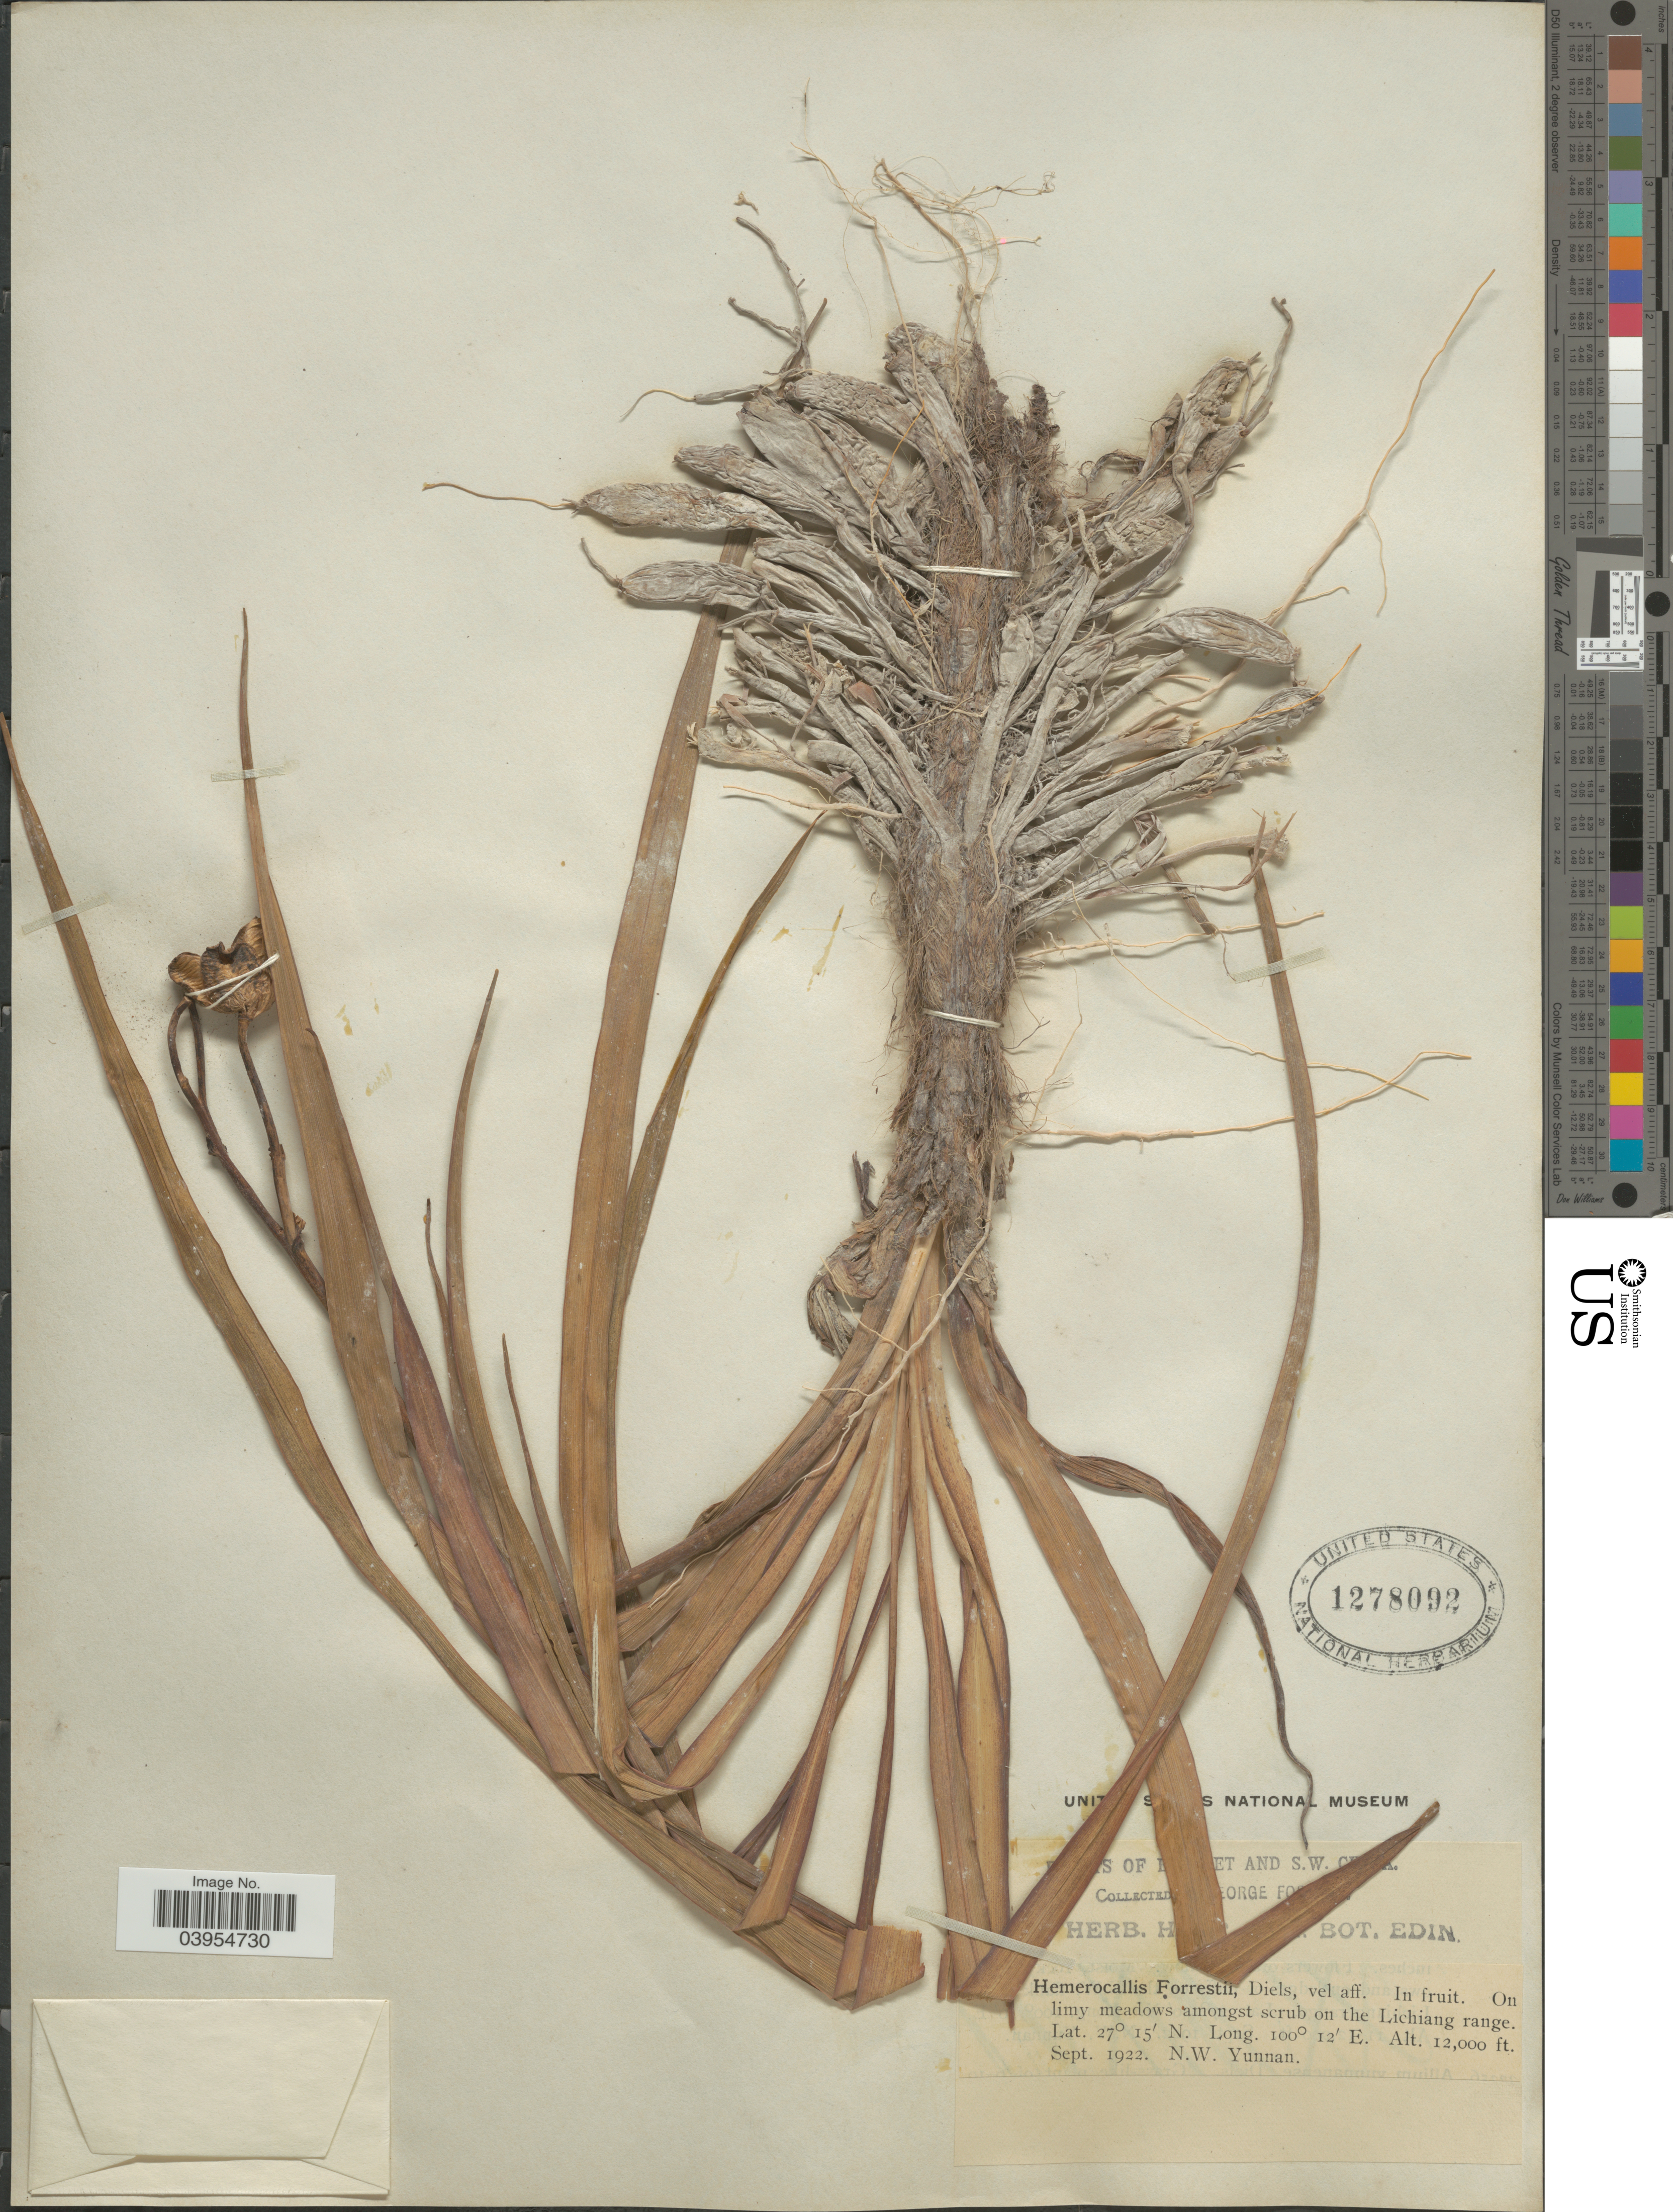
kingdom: Plantae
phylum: Tracheophyta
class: Liliopsida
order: Asparagales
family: Asphodelaceae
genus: Hemerocallis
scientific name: Hemerocallis forrestii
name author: Diels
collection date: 1922-09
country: China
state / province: Yunnan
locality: S.W. [illegible text]. On the Lichiang range. N.W. Yunnan.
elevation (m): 3658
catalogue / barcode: US 1278092